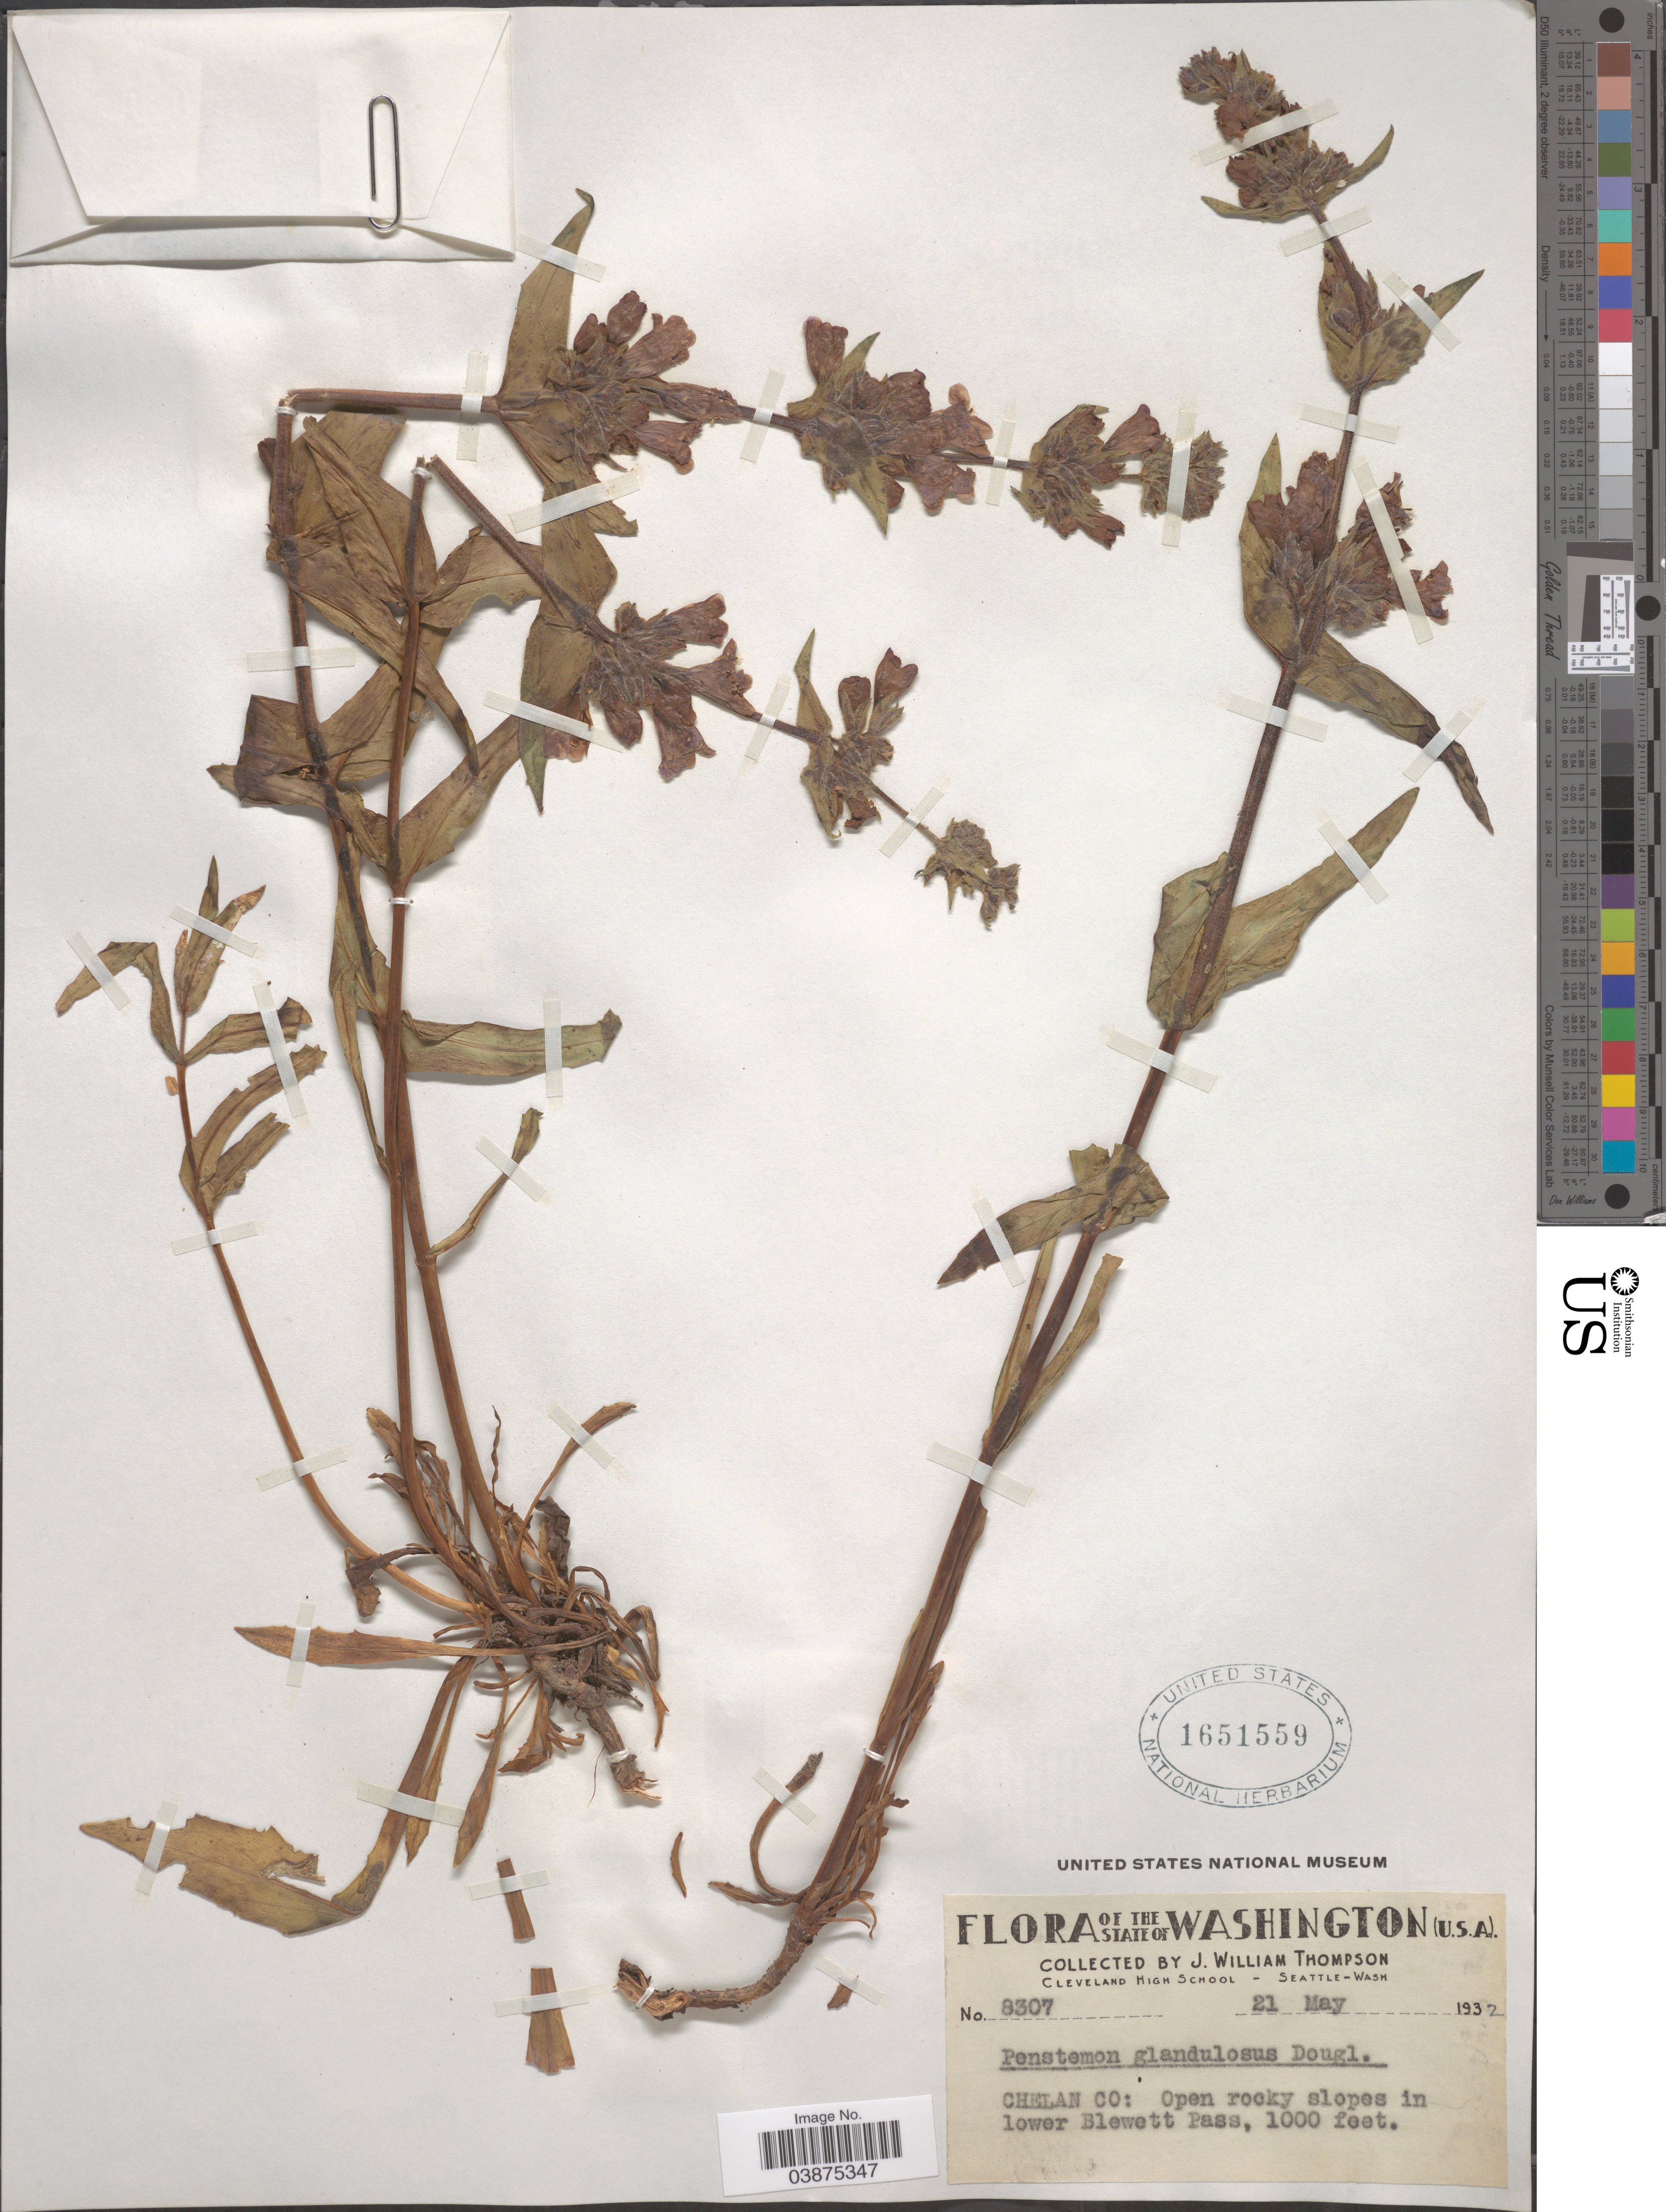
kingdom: Plantae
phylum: Tracheophyta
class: Magnoliopsida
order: Lamiales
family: Plantaginaceae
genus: Penstemon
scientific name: Penstemon glandulosus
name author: Douglas ex Lindl.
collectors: J. W. Thompson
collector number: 8307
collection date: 1932-05-21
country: United States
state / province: Washington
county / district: Chelan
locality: Chelan Co: Open rocky slopes in lower Blewett Pass.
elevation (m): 305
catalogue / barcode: US 1651559